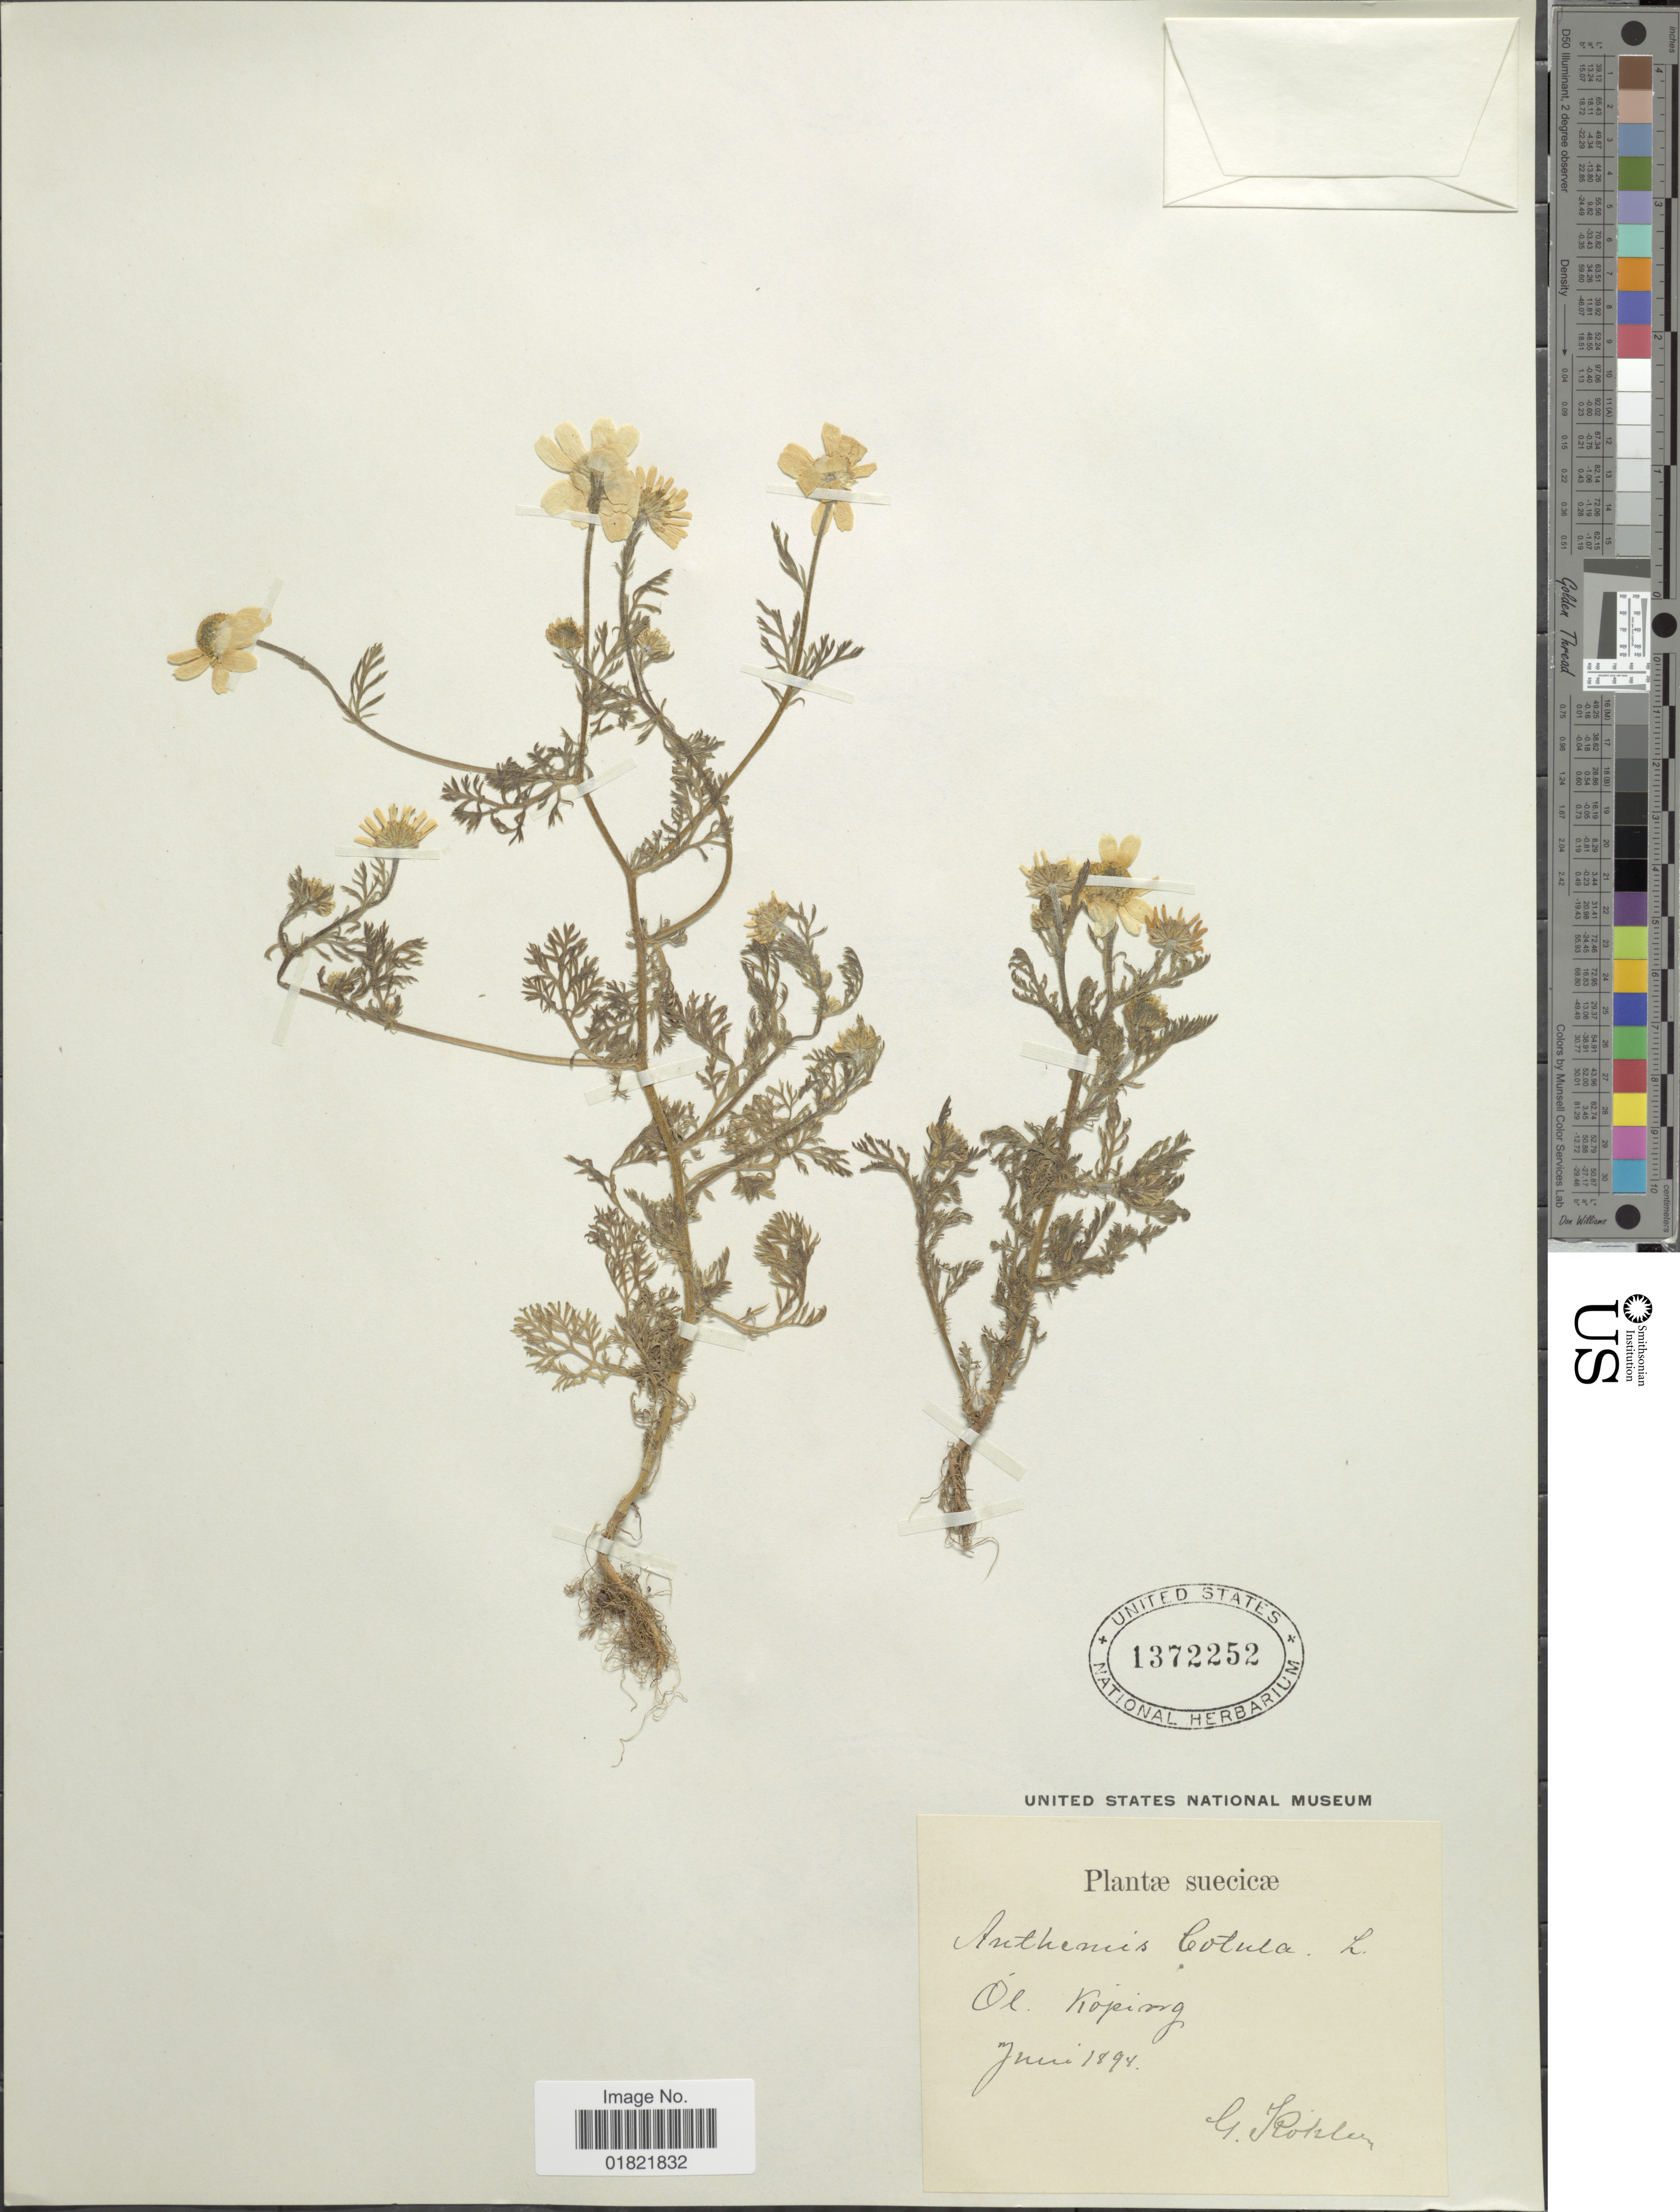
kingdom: Plantae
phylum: Tracheophyta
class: Magnoliopsida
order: Asterales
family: Asteraceae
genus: Anthemis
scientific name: Anthemis cota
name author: L.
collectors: G. Pohler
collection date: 1894-06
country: Sweden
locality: Ol. Koping.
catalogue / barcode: US 1372252